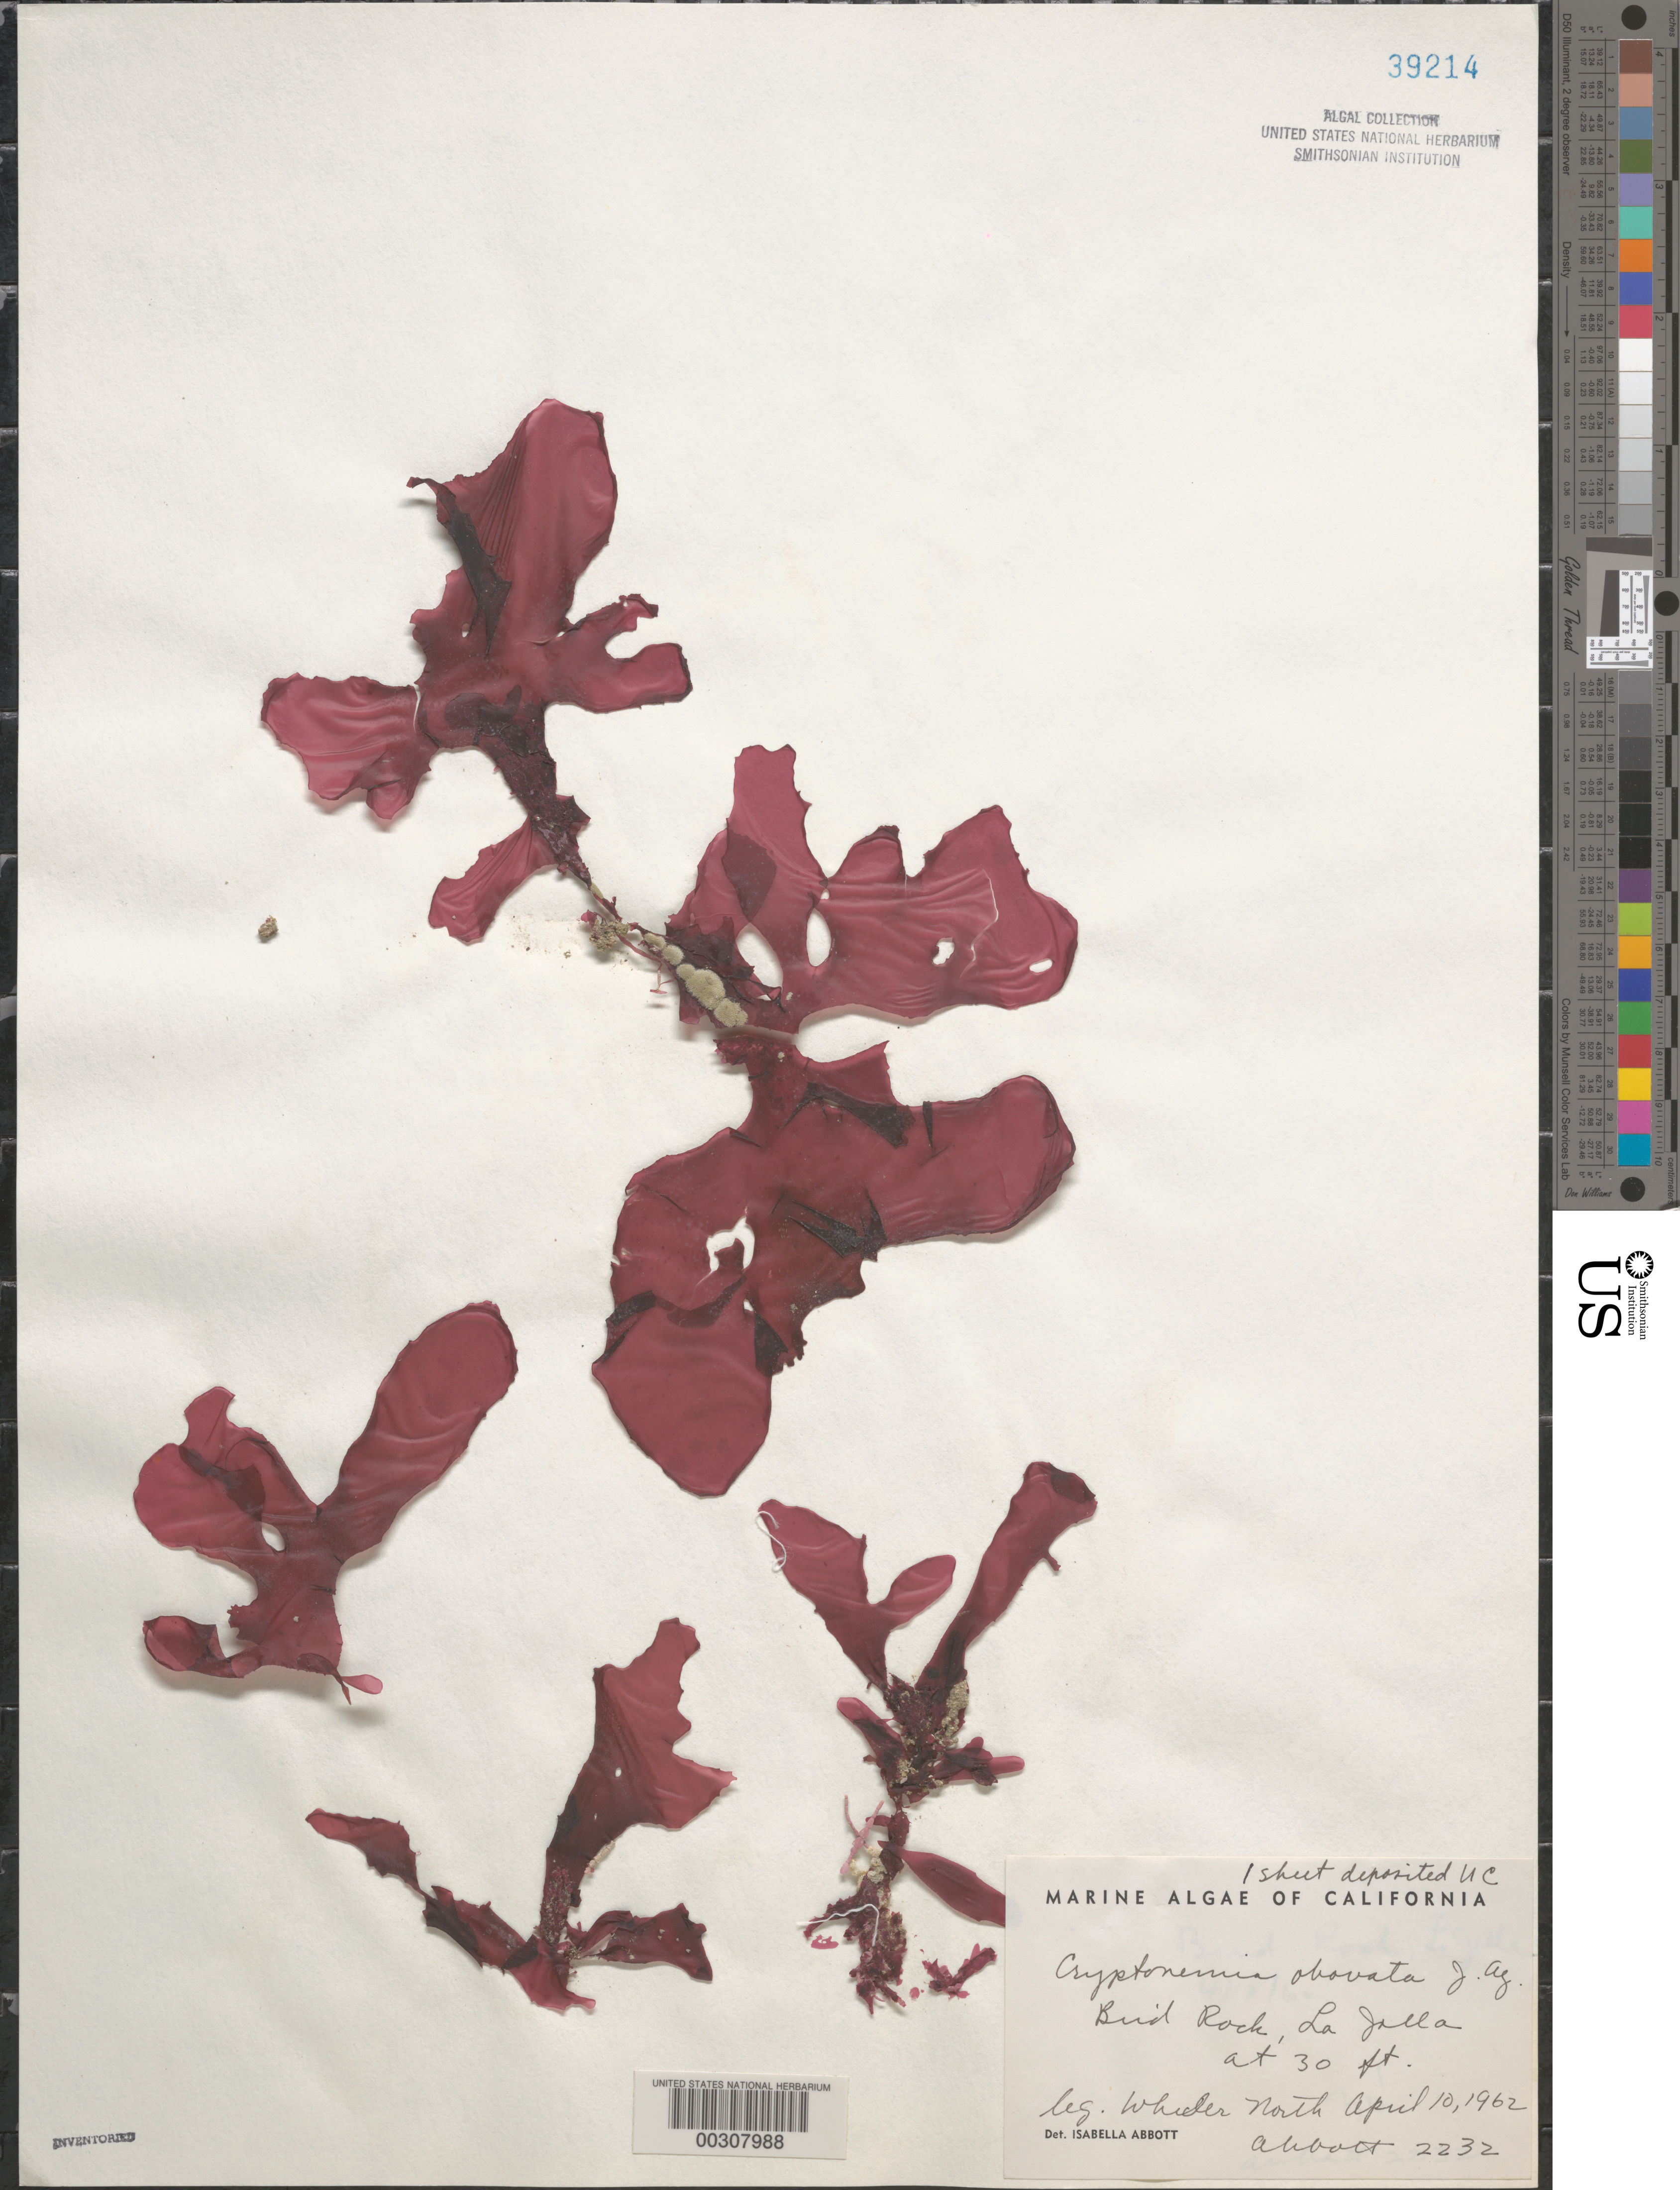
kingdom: Plantae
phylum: Rhodophyta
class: Florideophyceae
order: Halymeniales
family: Halymeniaceae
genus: Cryptonemia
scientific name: Cryptonemia obovata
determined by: Abbott, Isabella A.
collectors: W. North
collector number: IAA 2232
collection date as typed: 10 Apr 1962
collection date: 1962-04-10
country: United States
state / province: California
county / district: San Diego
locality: Bird Rock, La Jolla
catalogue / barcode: US 39214